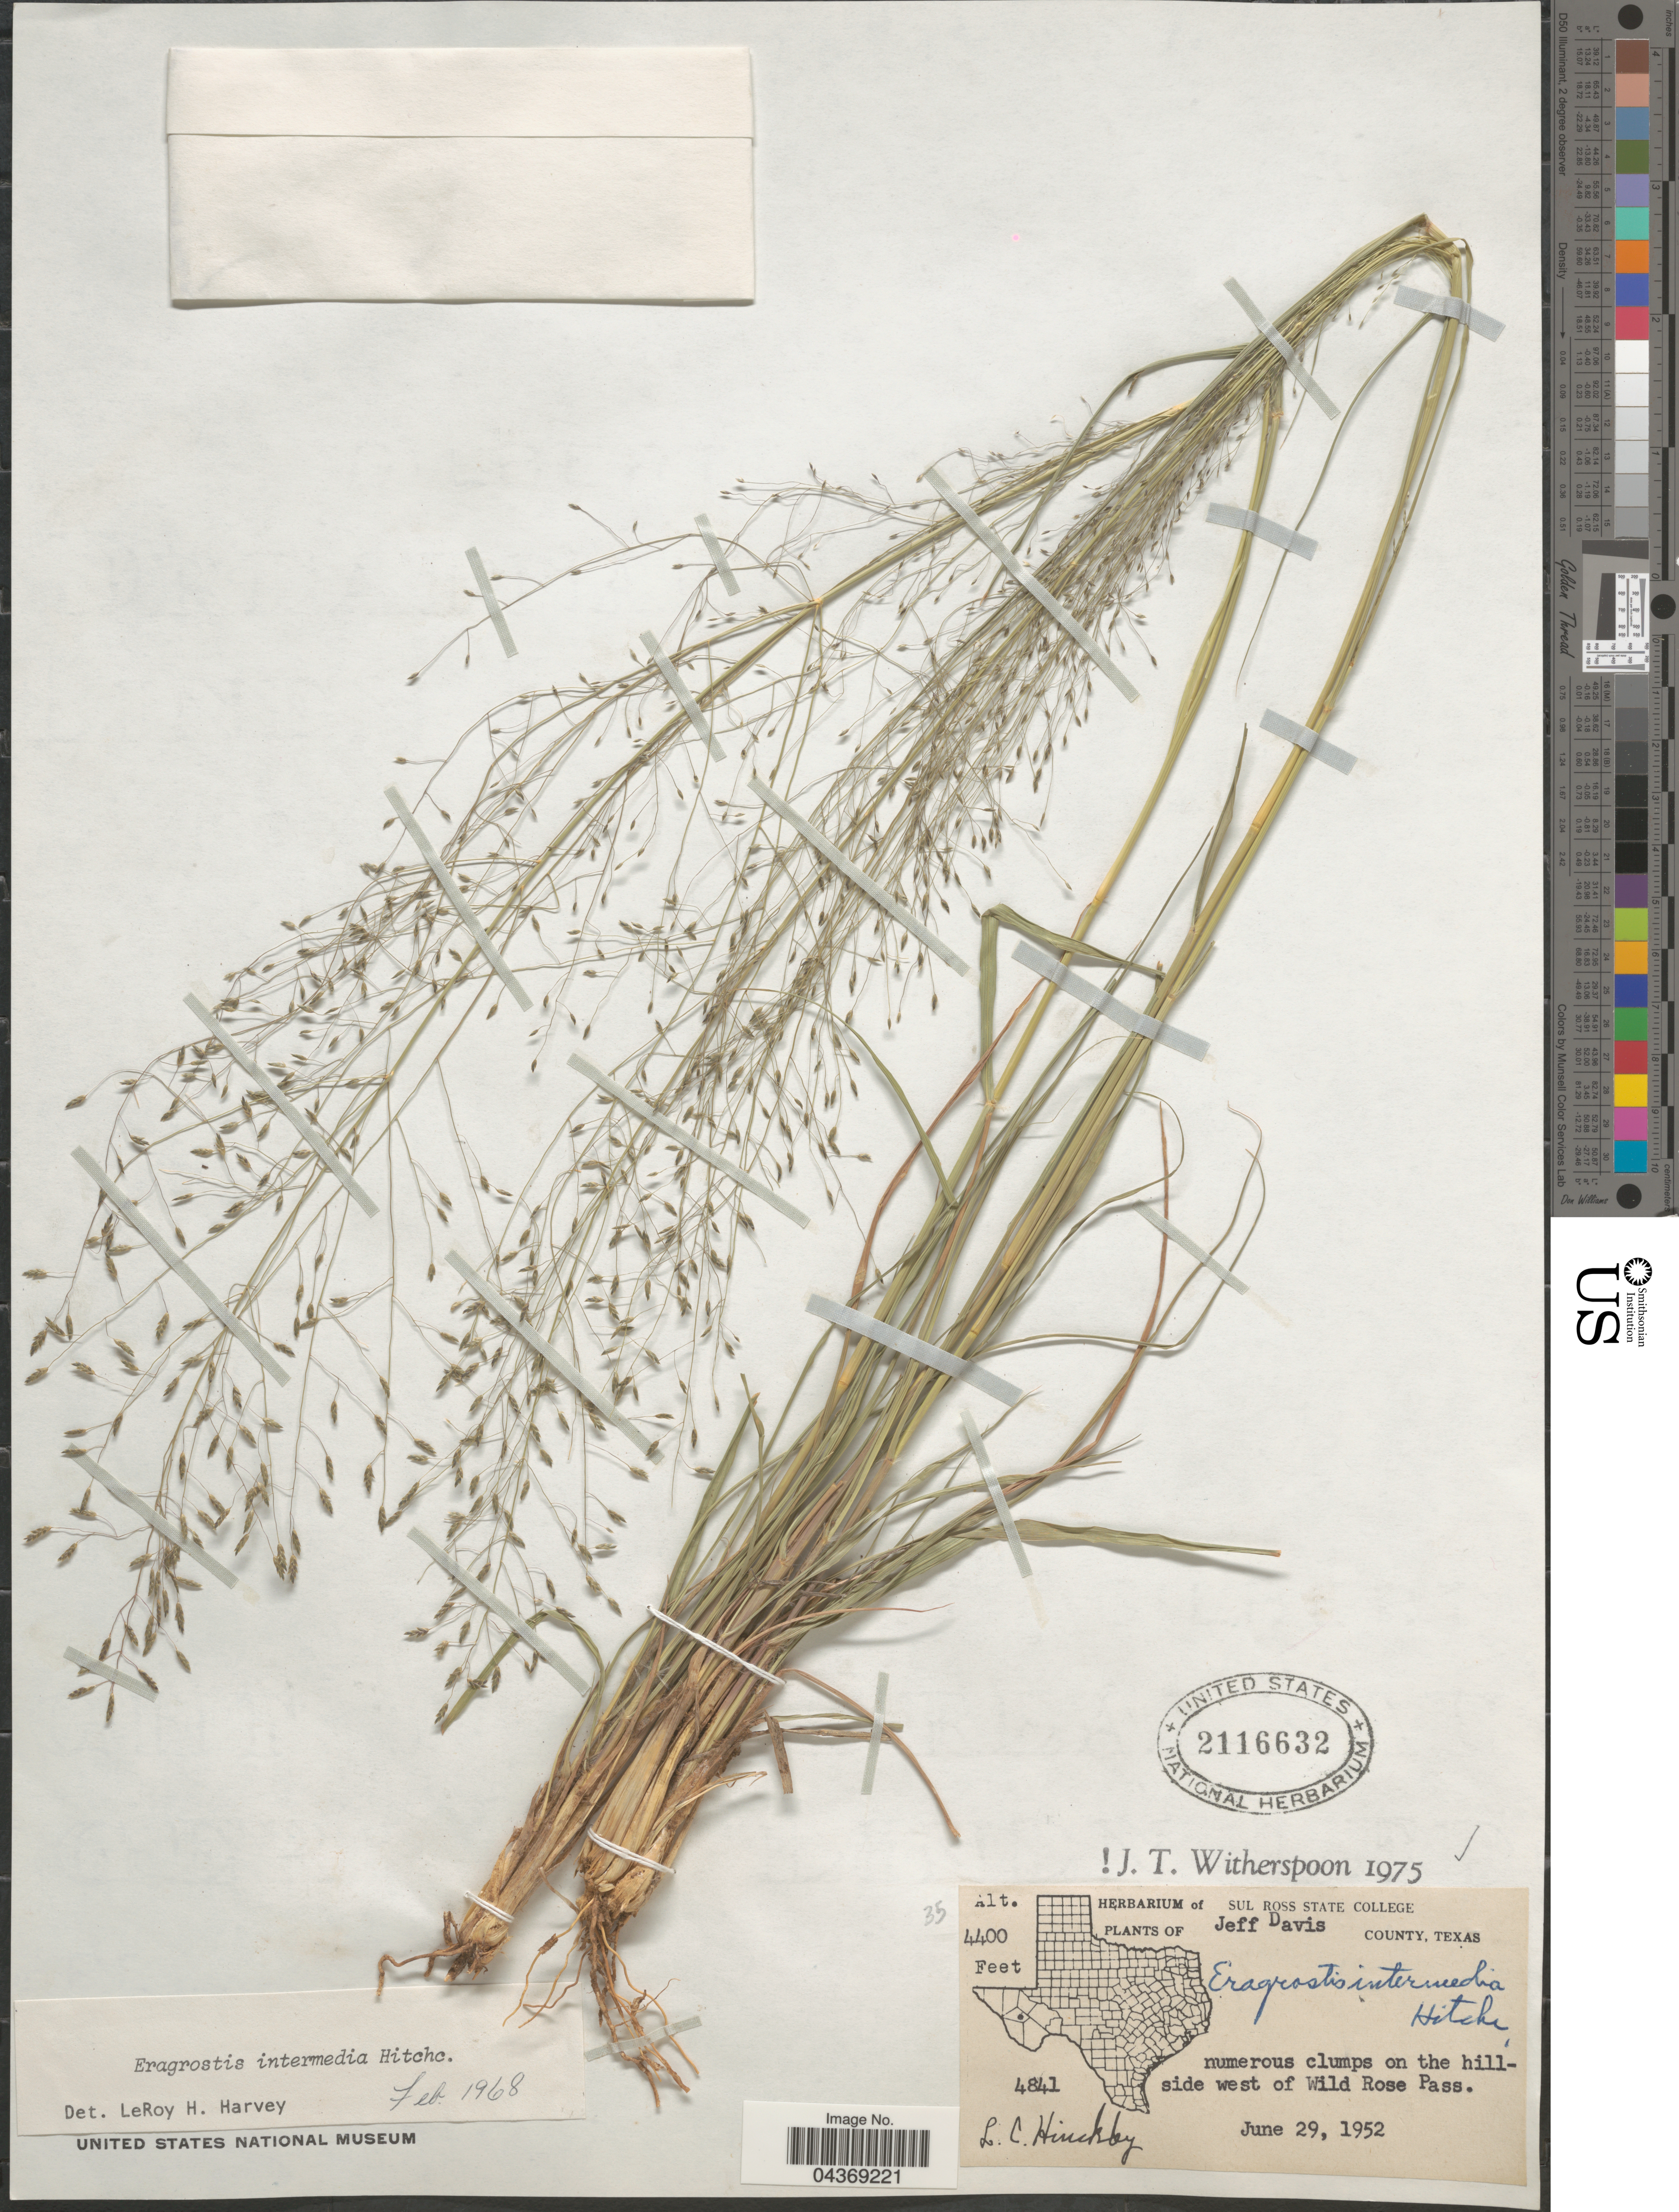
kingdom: Plantae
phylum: Tracheophyta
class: Liliopsida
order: Poales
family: Poaceae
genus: Eragrostis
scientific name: Eragrostis intermedia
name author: Hitchc.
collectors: L. Hinckley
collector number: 4841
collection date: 1952-06-29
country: United States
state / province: Texas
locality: Jeff Davis County. Numerous clumps on the hillside west of Wild Rose Pass.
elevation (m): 1341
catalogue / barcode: US 2116632